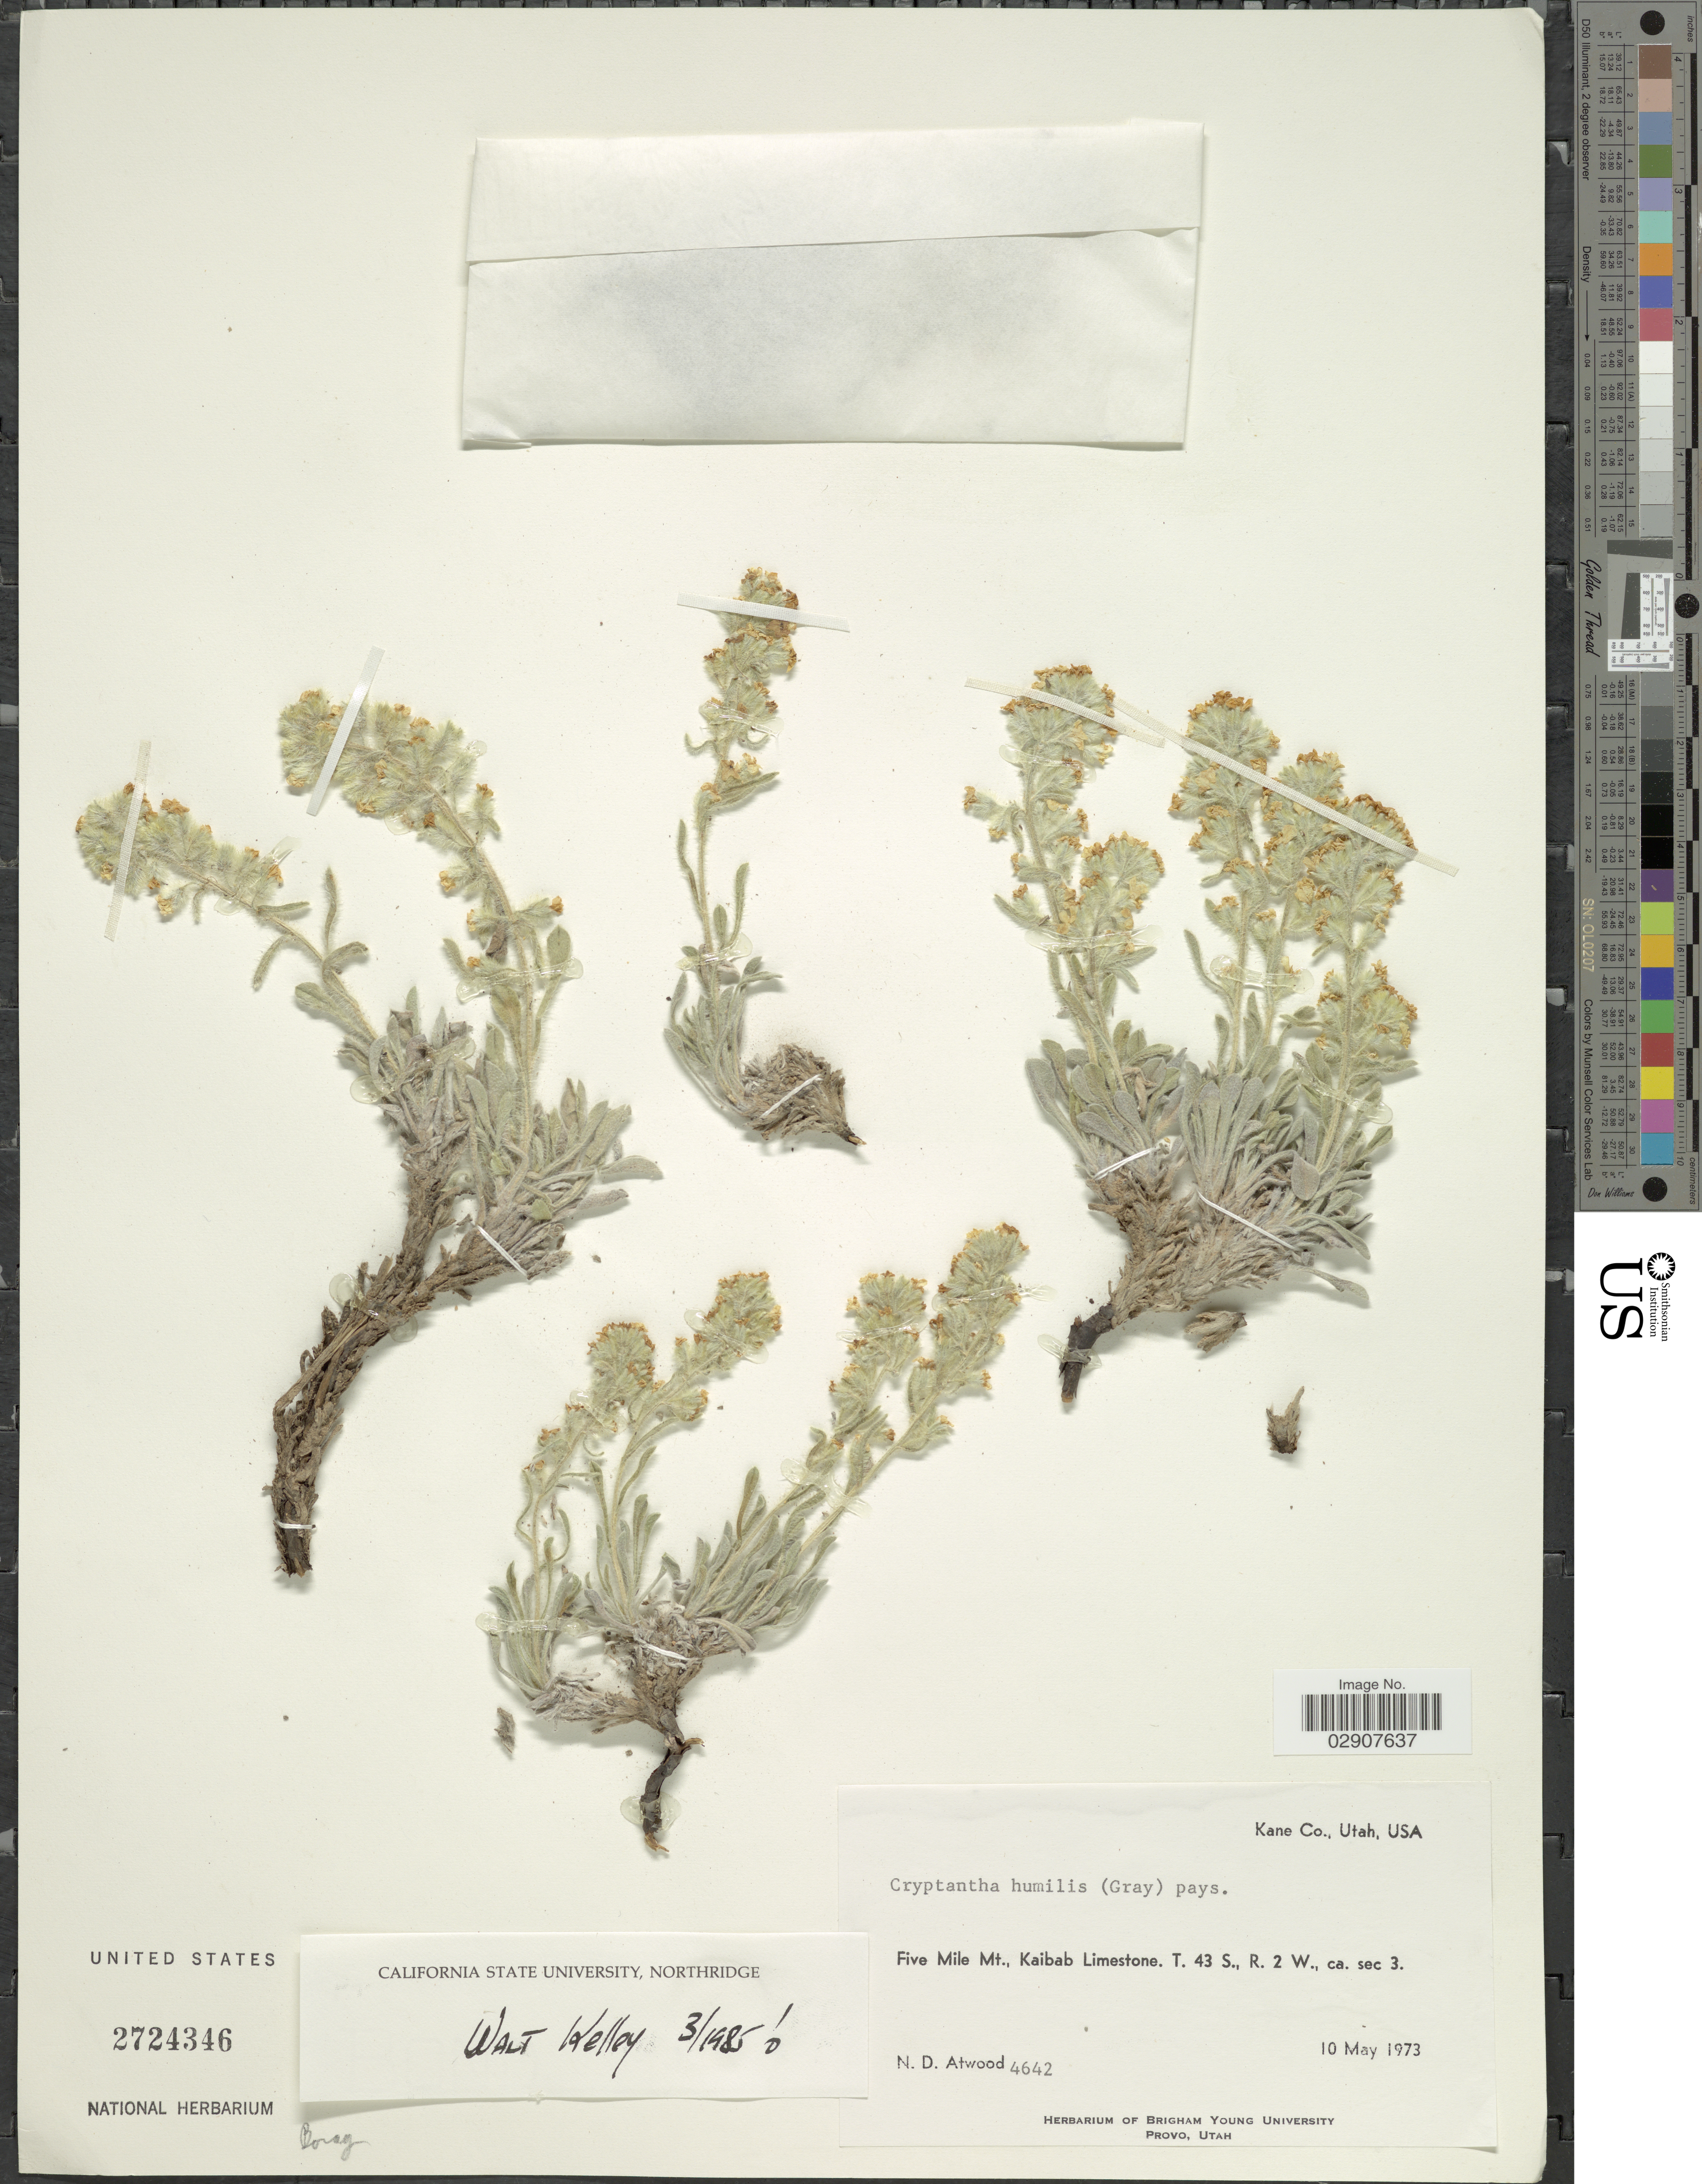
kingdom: Plantae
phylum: Tracheophyta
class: Magnoliopsida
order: Boraginales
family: Boraginaceae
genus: Cryptantha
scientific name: Cryptantha humilis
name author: (Greene) Payson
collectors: N. Atwood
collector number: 4642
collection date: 1973-05-10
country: United States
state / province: Utah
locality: Kane Co., Five Mile Mt., Kaibab Limestone, T43S, R2W, ca. sec 3.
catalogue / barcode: US 2724346